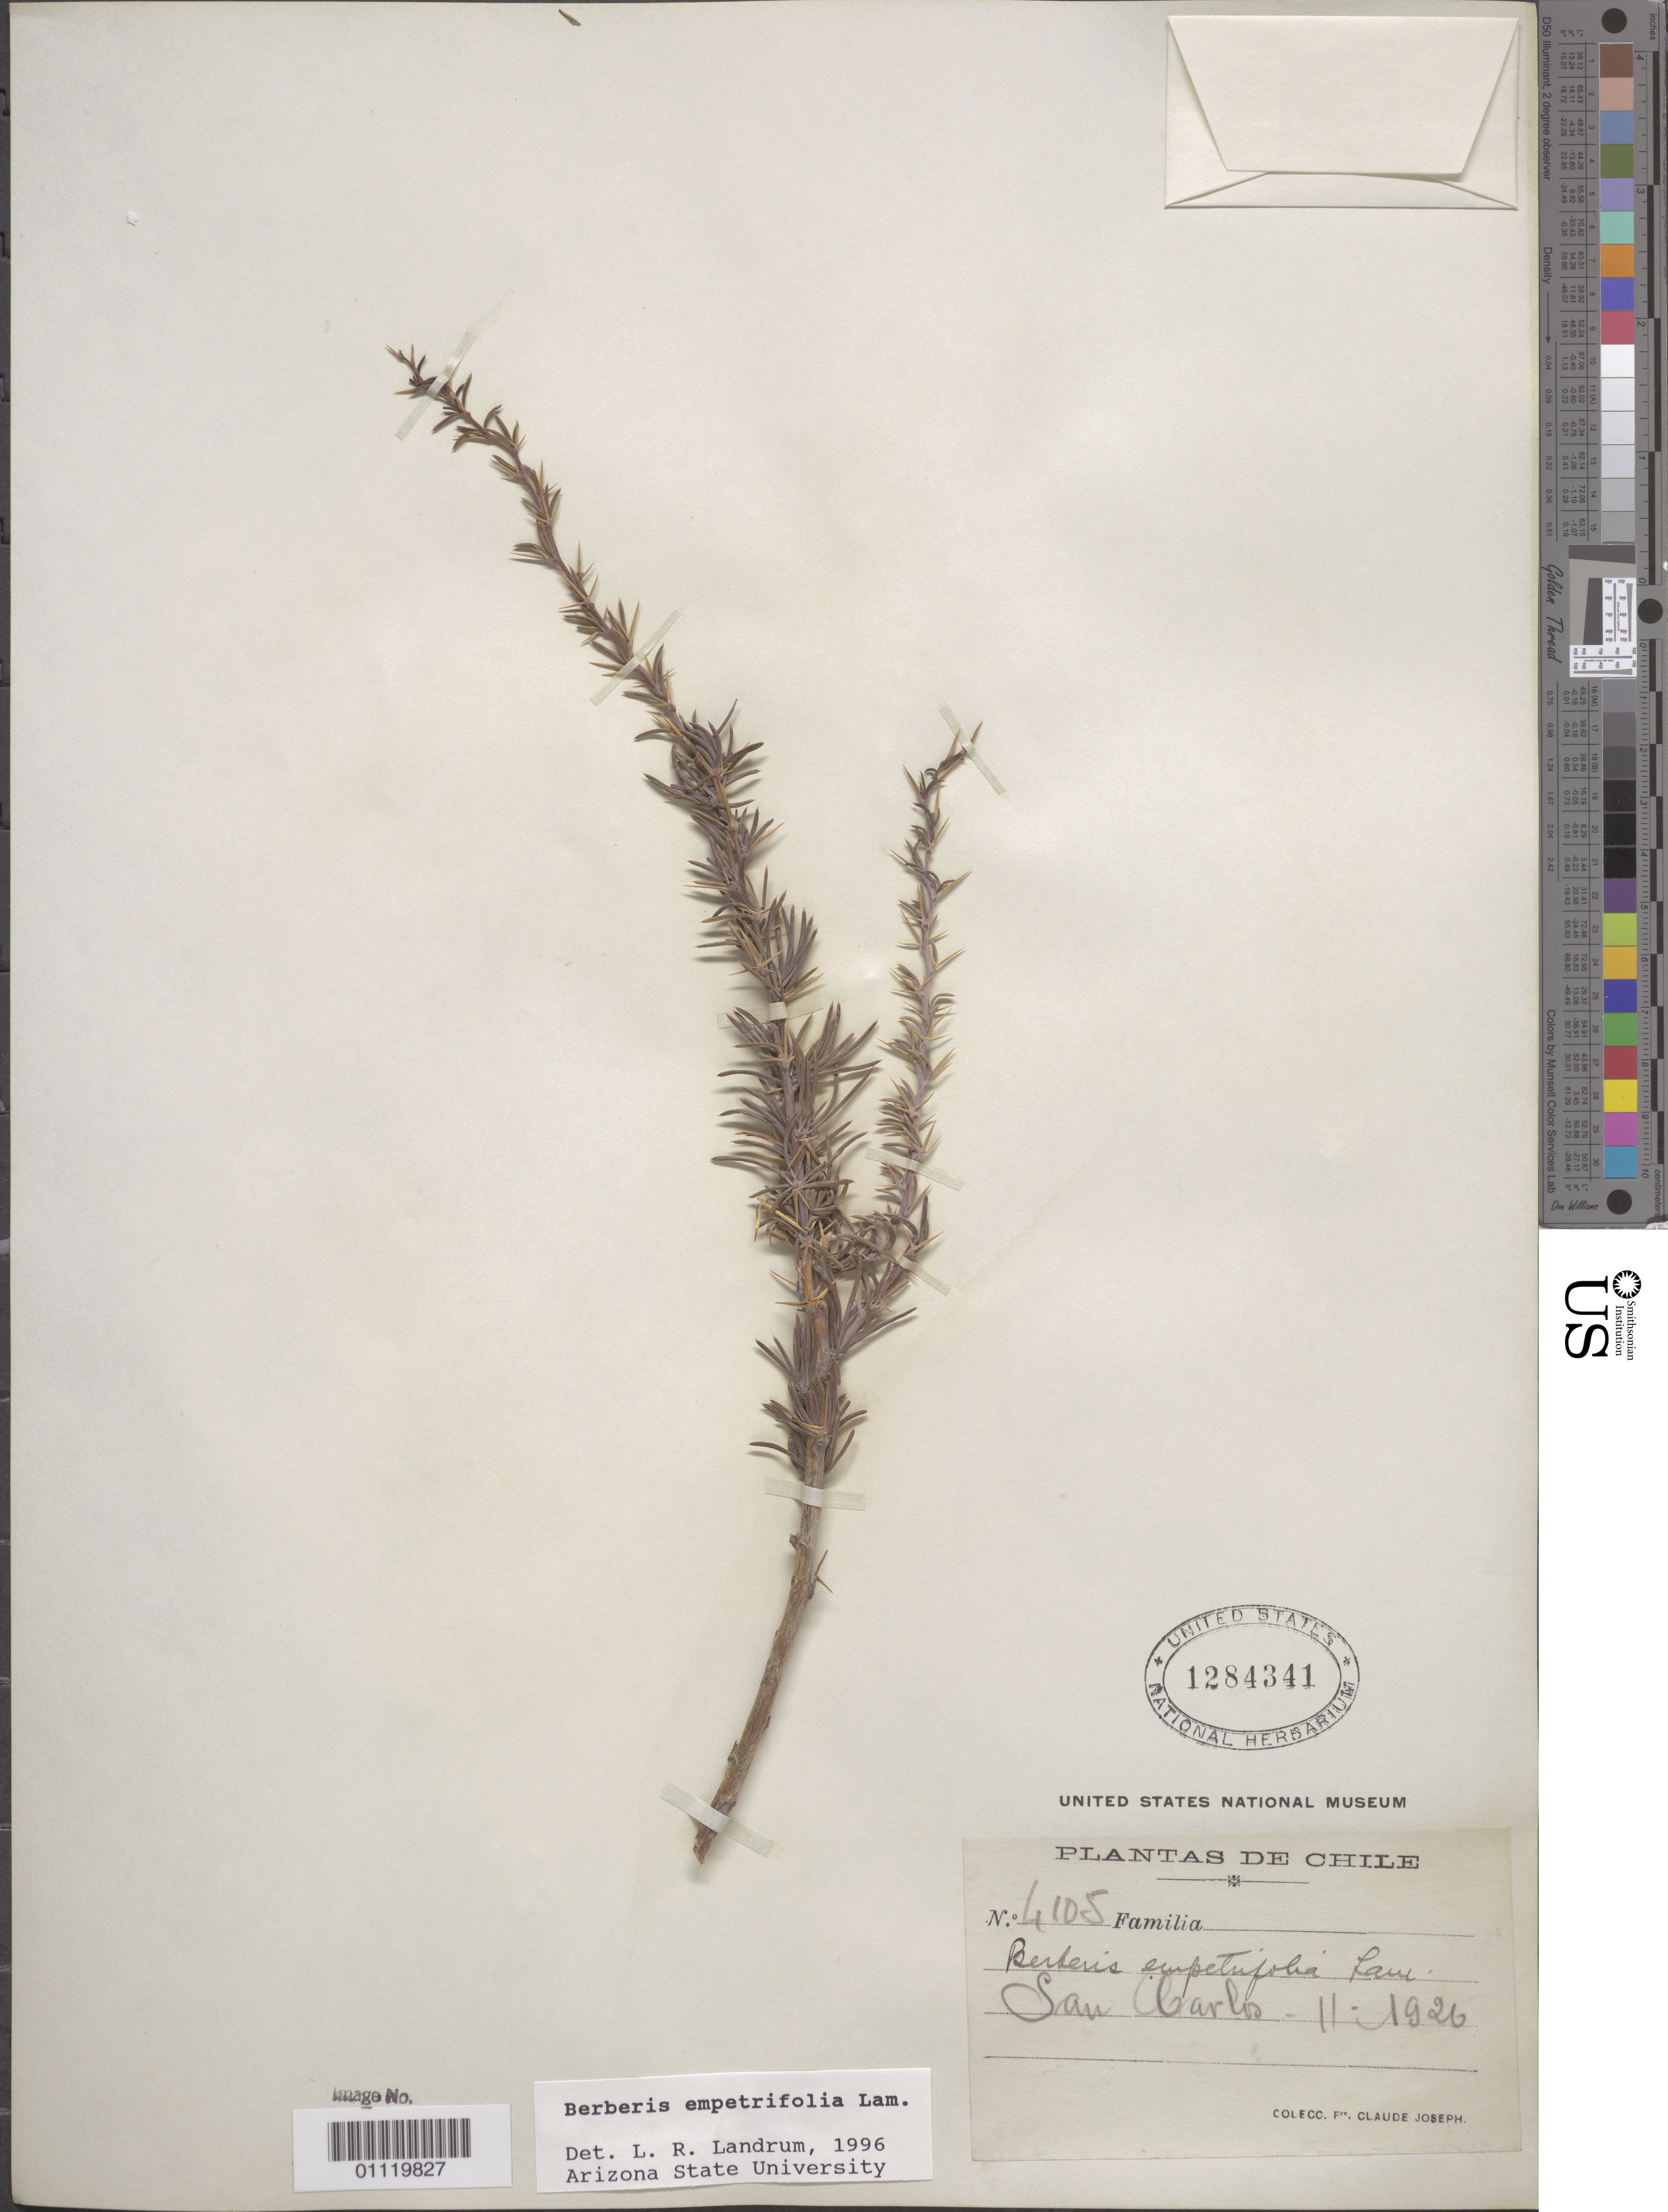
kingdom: Plantae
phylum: Tracheophyta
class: Magnoliopsida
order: Ranunculales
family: Berberidaceae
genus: Berberis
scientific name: Berberis empetrifolia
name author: Lam.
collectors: C. Joseph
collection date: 1926-02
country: Chile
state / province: Bio-Bío (VIII)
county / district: San Carlos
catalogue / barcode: US 1284341